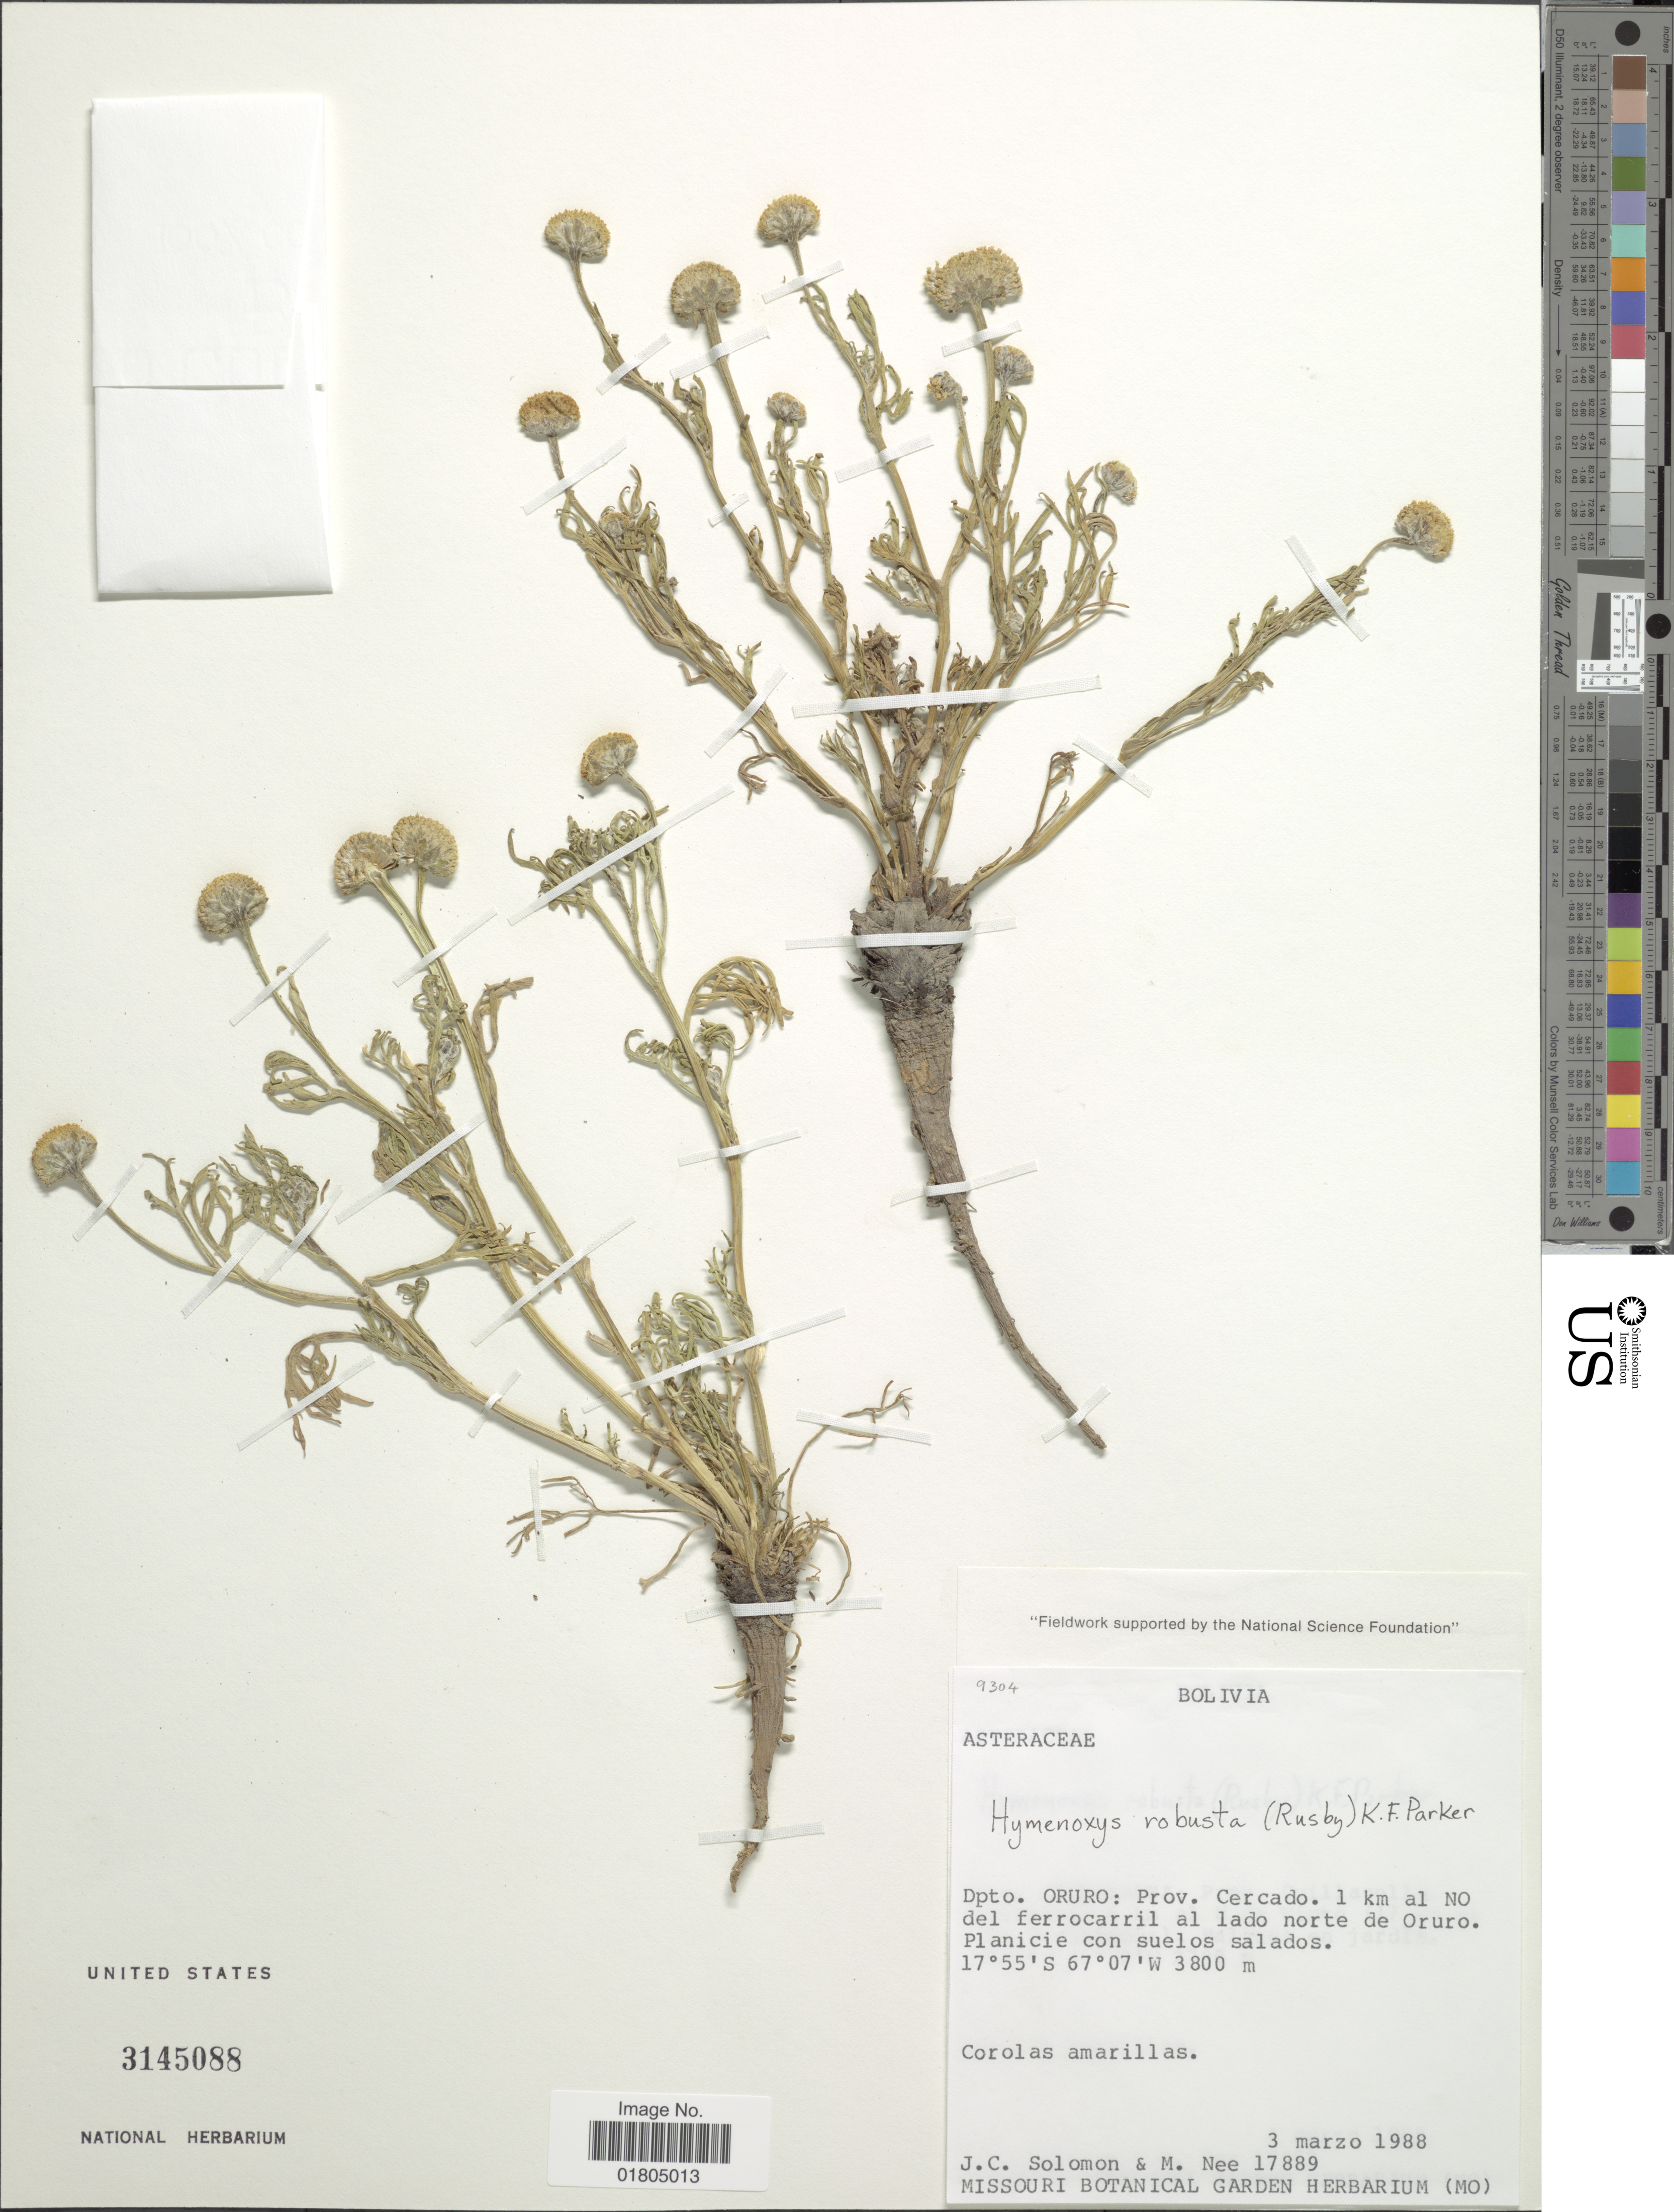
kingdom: Plantae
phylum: Tracheophyta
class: Magnoliopsida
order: Asterales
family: Asteraceae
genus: Hymenoxys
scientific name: Hymenoxys robusta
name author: (Rusby) K.F. Parker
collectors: J. C. Solomon & M. Nee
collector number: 17889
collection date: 1988-03-03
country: Bolivia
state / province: Oruro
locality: Dpto. Oruro: Prov. Cercado, 1 km al No del ferrocarril al lado nirte de Oruro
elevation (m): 3800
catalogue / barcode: US 3145088